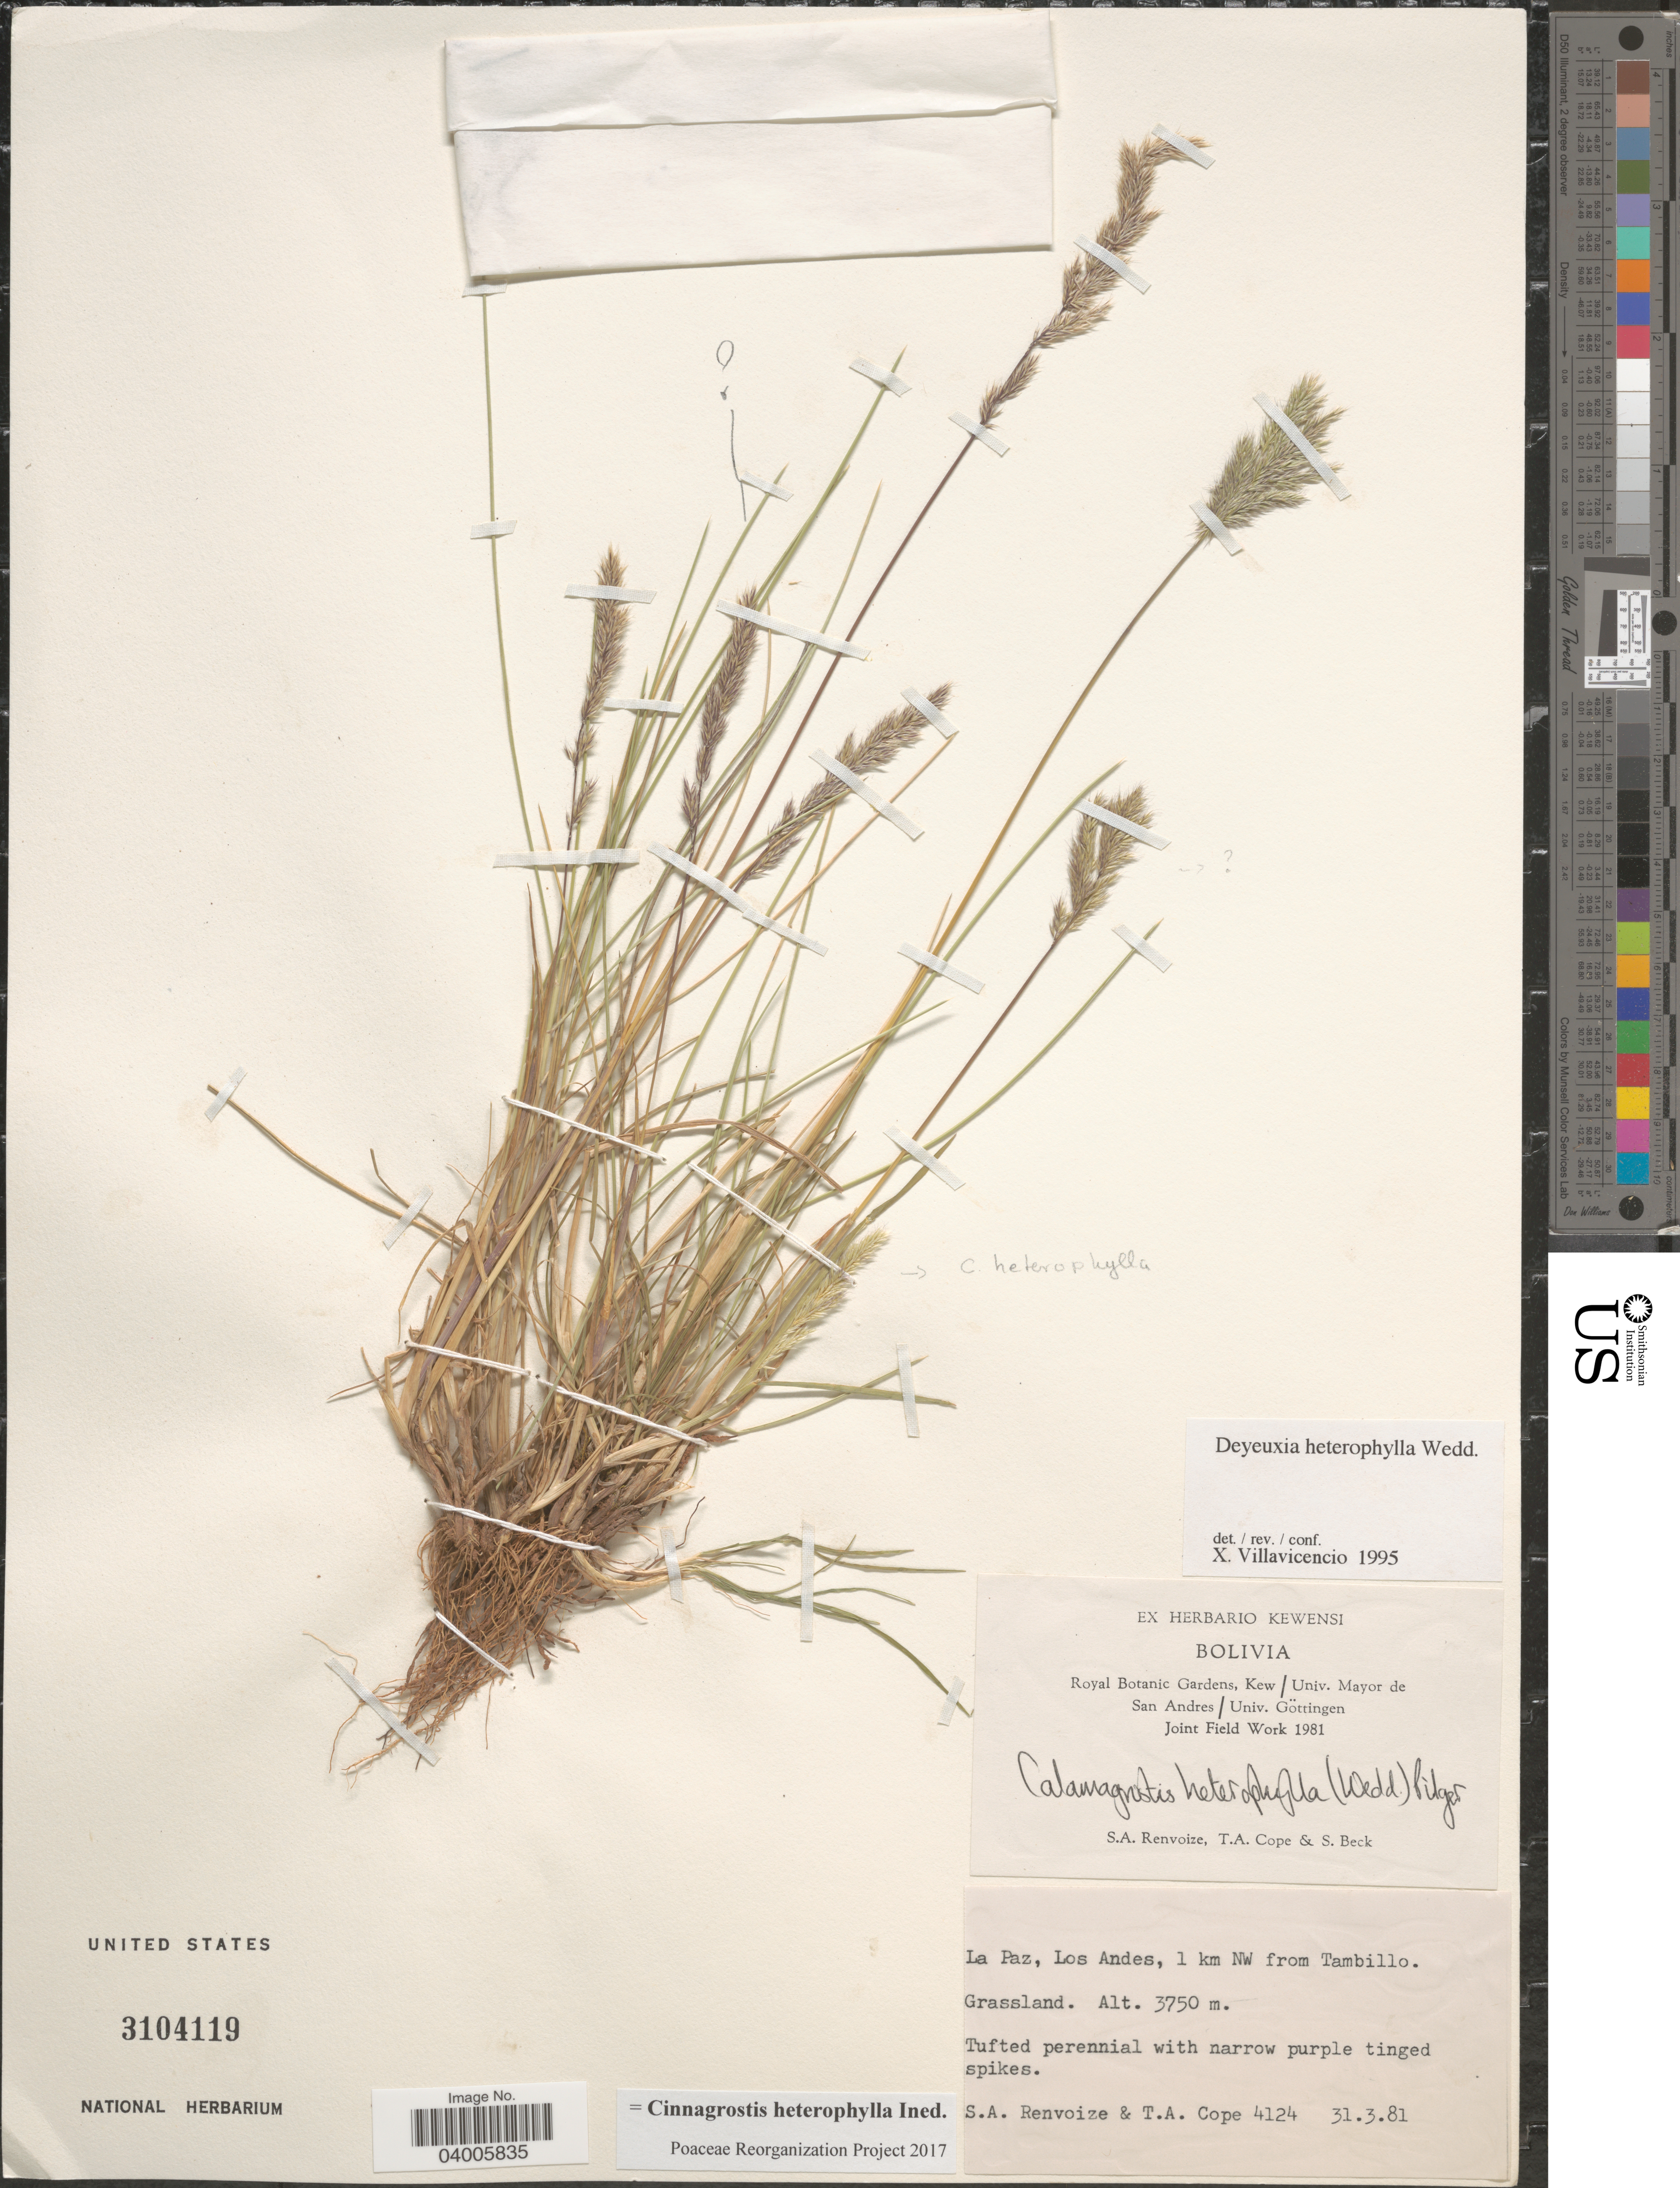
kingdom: Plantae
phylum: Tracheophyta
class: Liliopsida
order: Poales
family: Poaceae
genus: Cinnagrostis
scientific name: Cinnagrostis heterophylla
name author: (Wedd.) P.M. Peterson et al.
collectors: S. A. Renvoize, T. A. Cope & S. G. Beck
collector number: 4124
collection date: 1981-03-31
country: Bolivia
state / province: La Paz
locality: Los Andes, 1 km NW from Tambillo.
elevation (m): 3750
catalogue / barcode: US 3104119